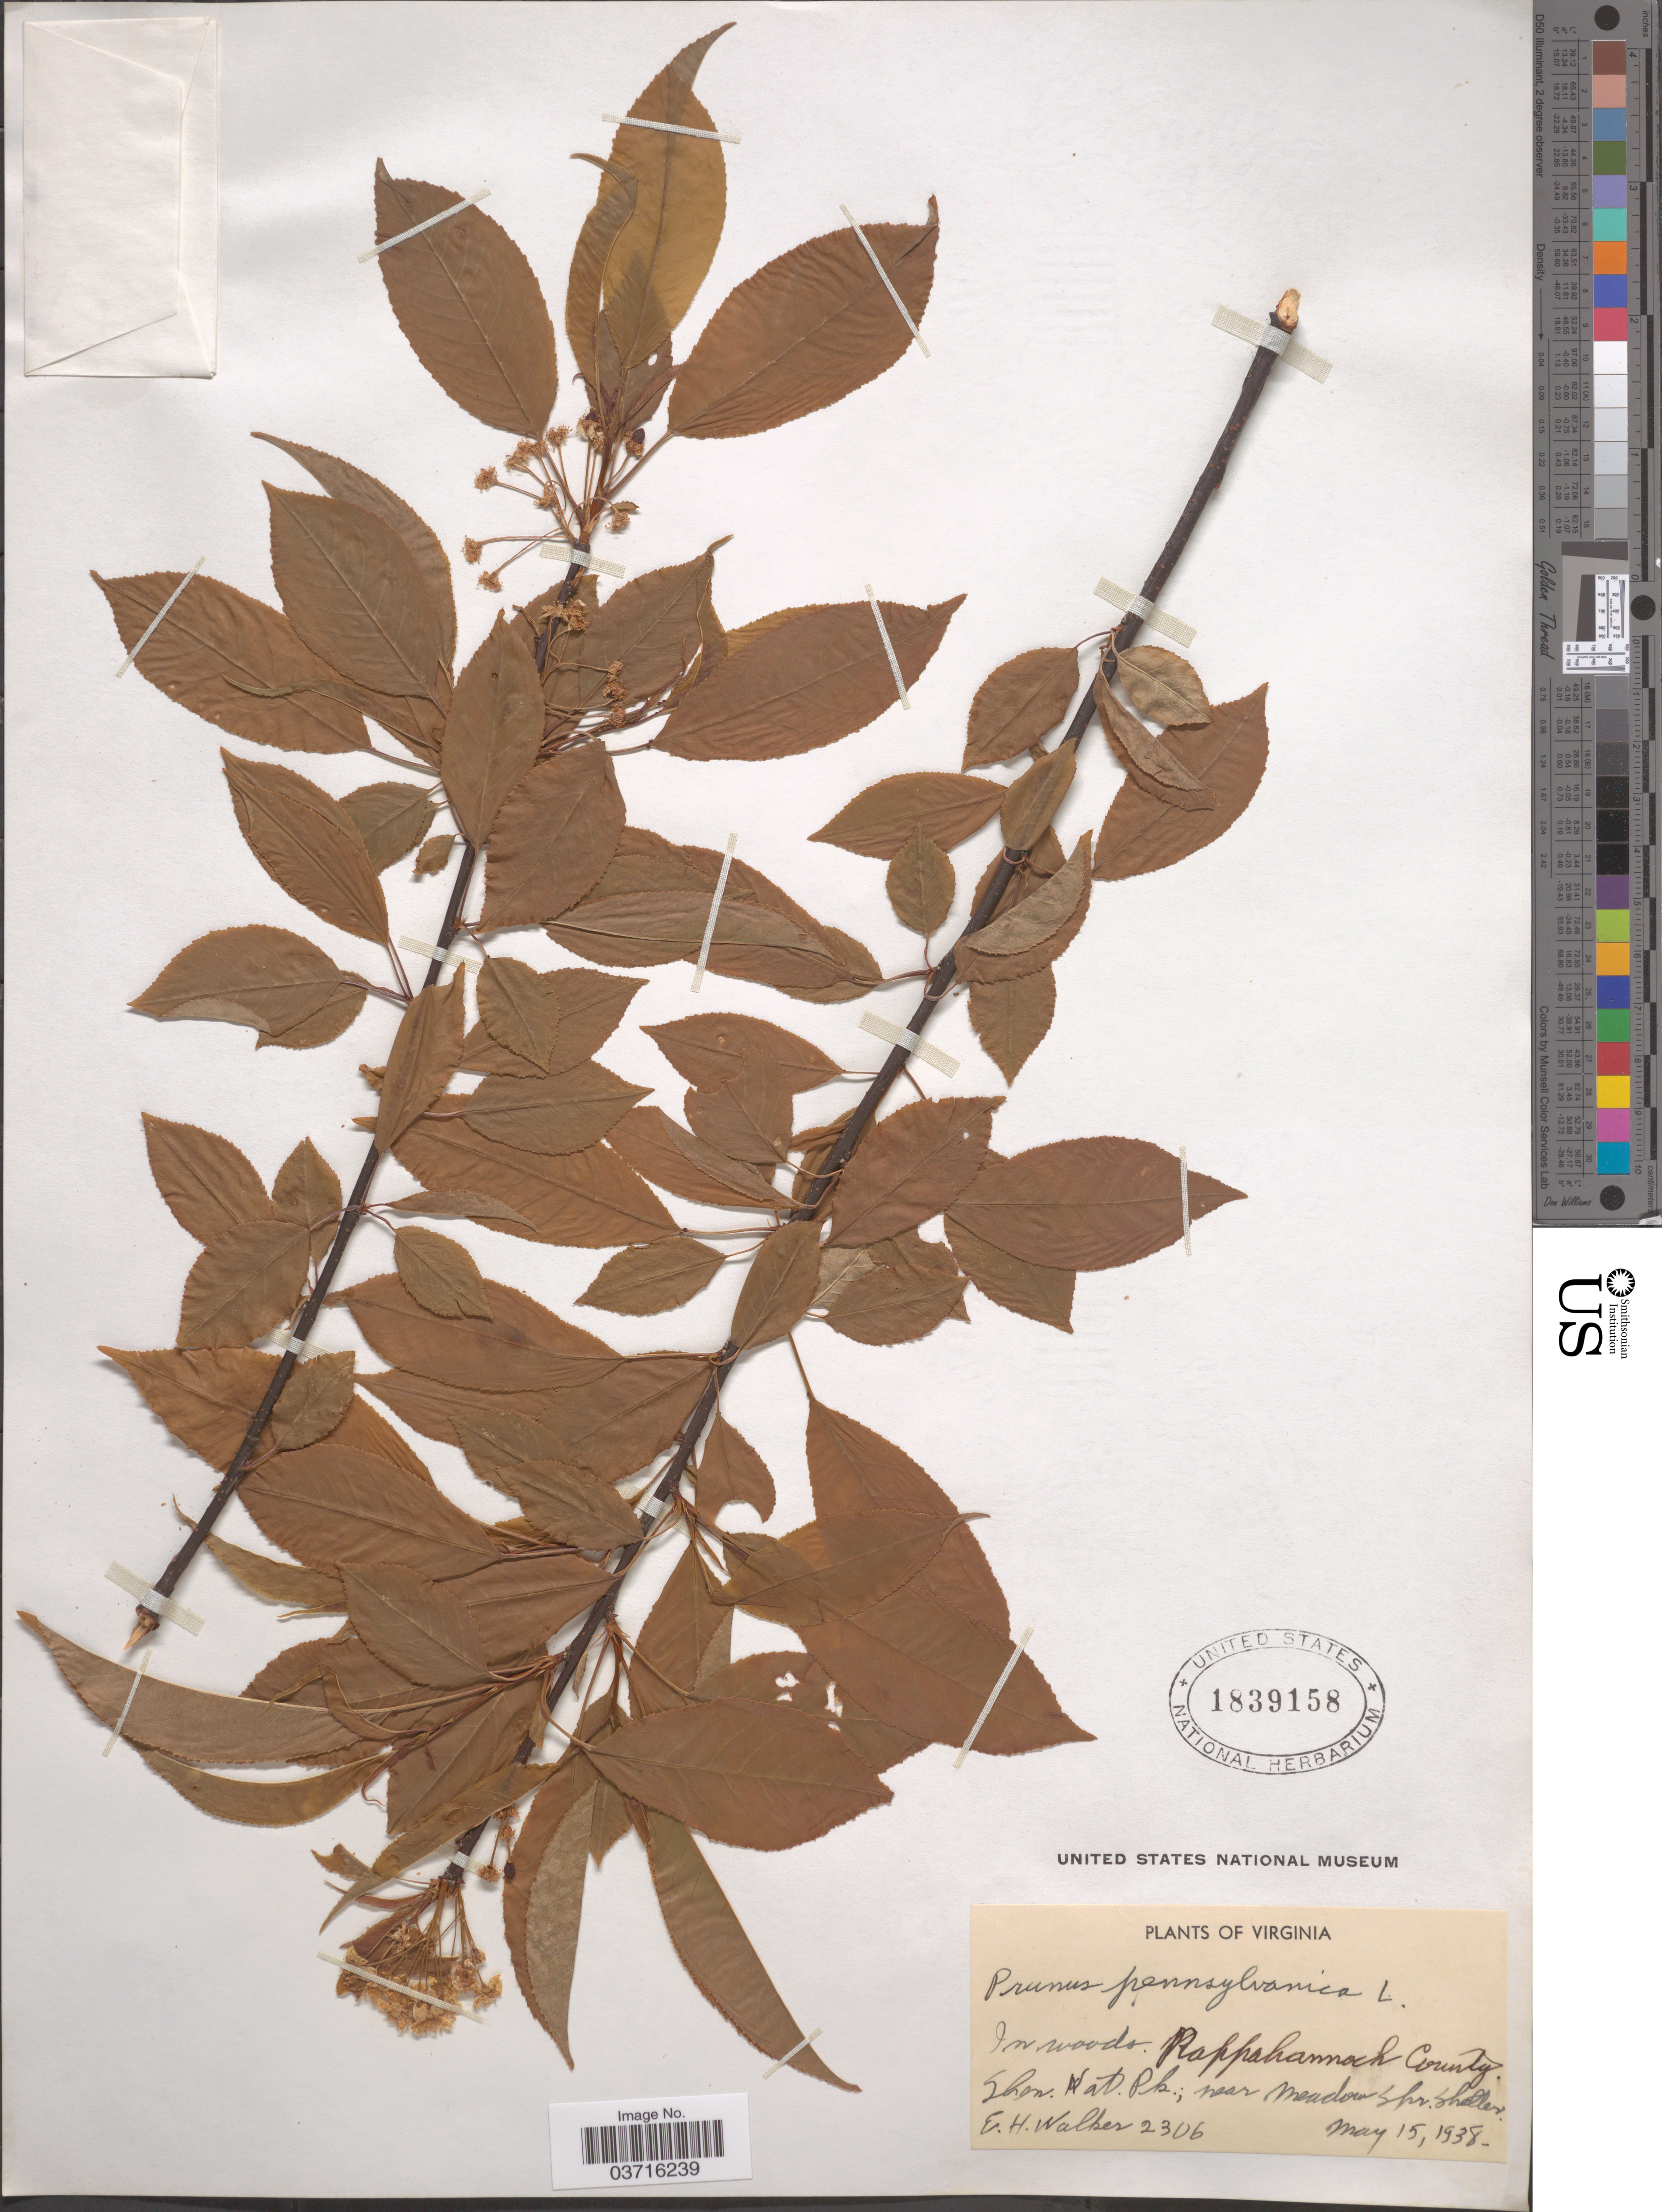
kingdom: Plantae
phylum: Tracheophyta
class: Magnoliopsida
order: Rosales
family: Rosaceae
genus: Prunus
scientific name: Prunus pensylvanica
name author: L. f.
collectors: E. H. Walker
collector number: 2306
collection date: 1938-05-15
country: United States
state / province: Virginia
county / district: Rappahannock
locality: Shen. Nat. Pk.; near meadow Spr. Shelter.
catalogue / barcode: US 1839158